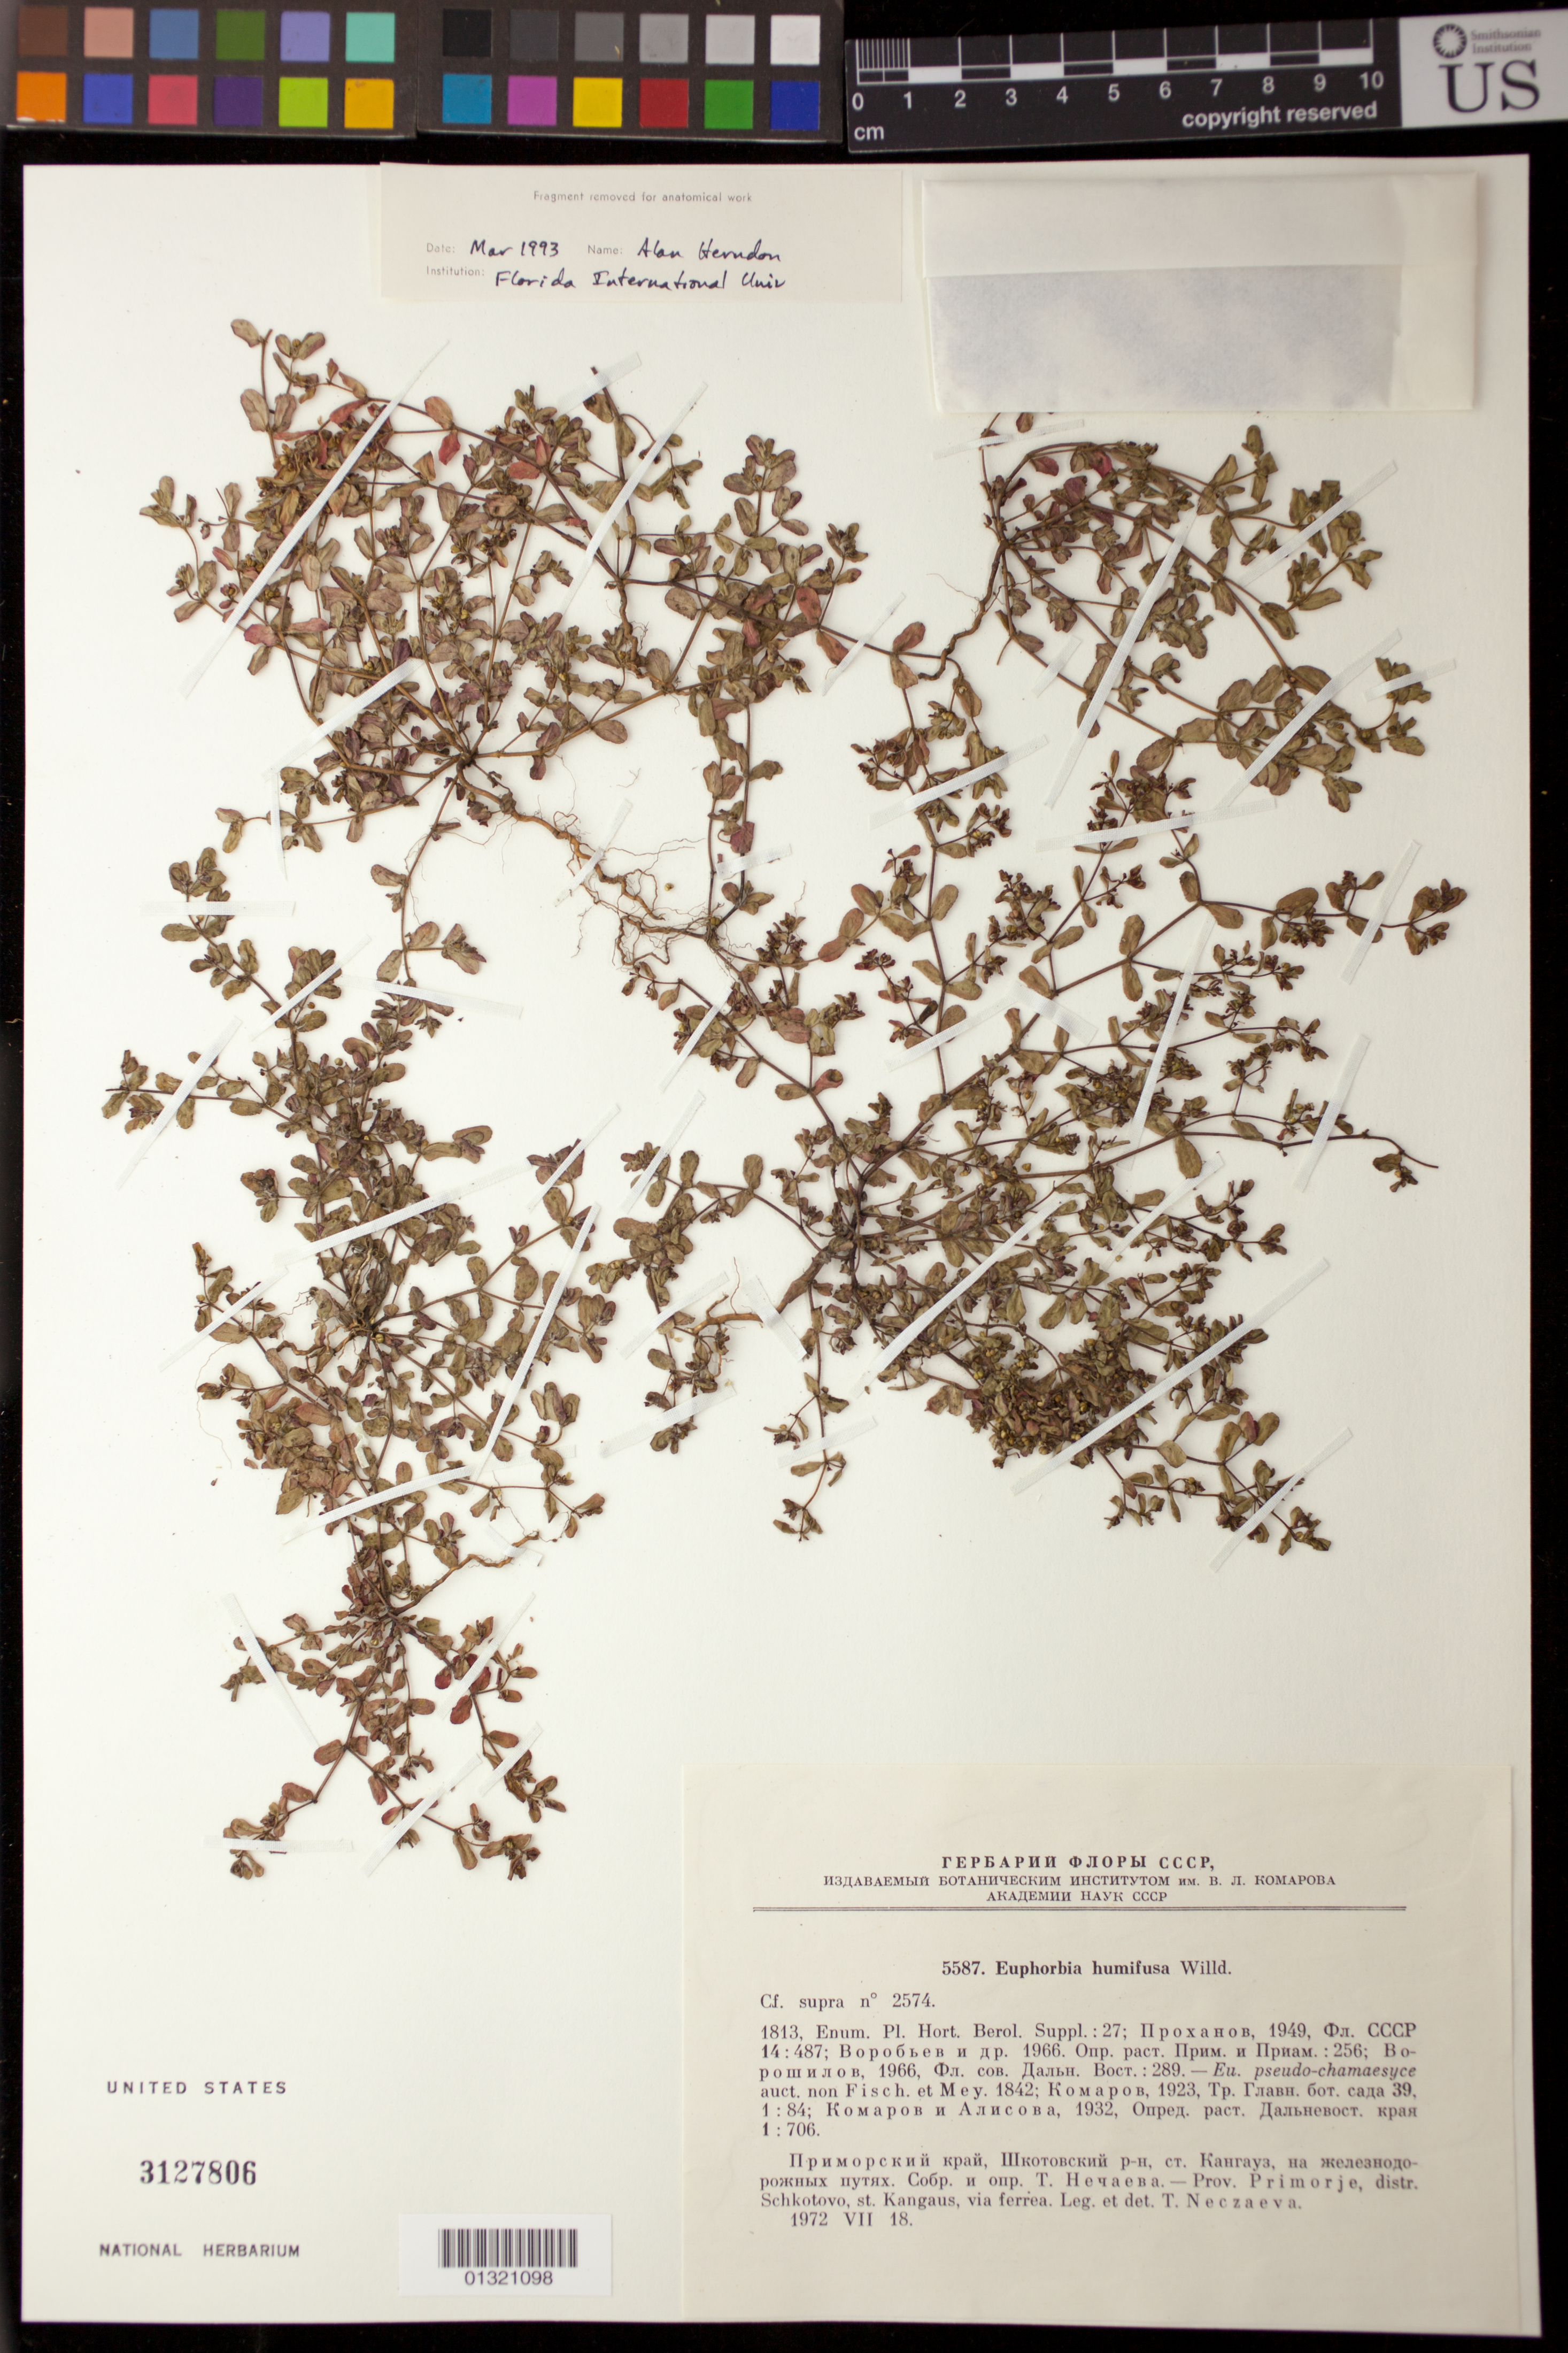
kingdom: Plantae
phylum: Tracheophyta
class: Magnoliopsida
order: Malpighiales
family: Euphorbiaceae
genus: Euphorbia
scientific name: Euphorbia humifusa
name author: Willd. ex Schlecht.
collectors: T. Neczaeva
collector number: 5587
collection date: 1972-07-18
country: Russian Federation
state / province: Primorsky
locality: Schkotova st Kangaus via ferrea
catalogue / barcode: US 3127806